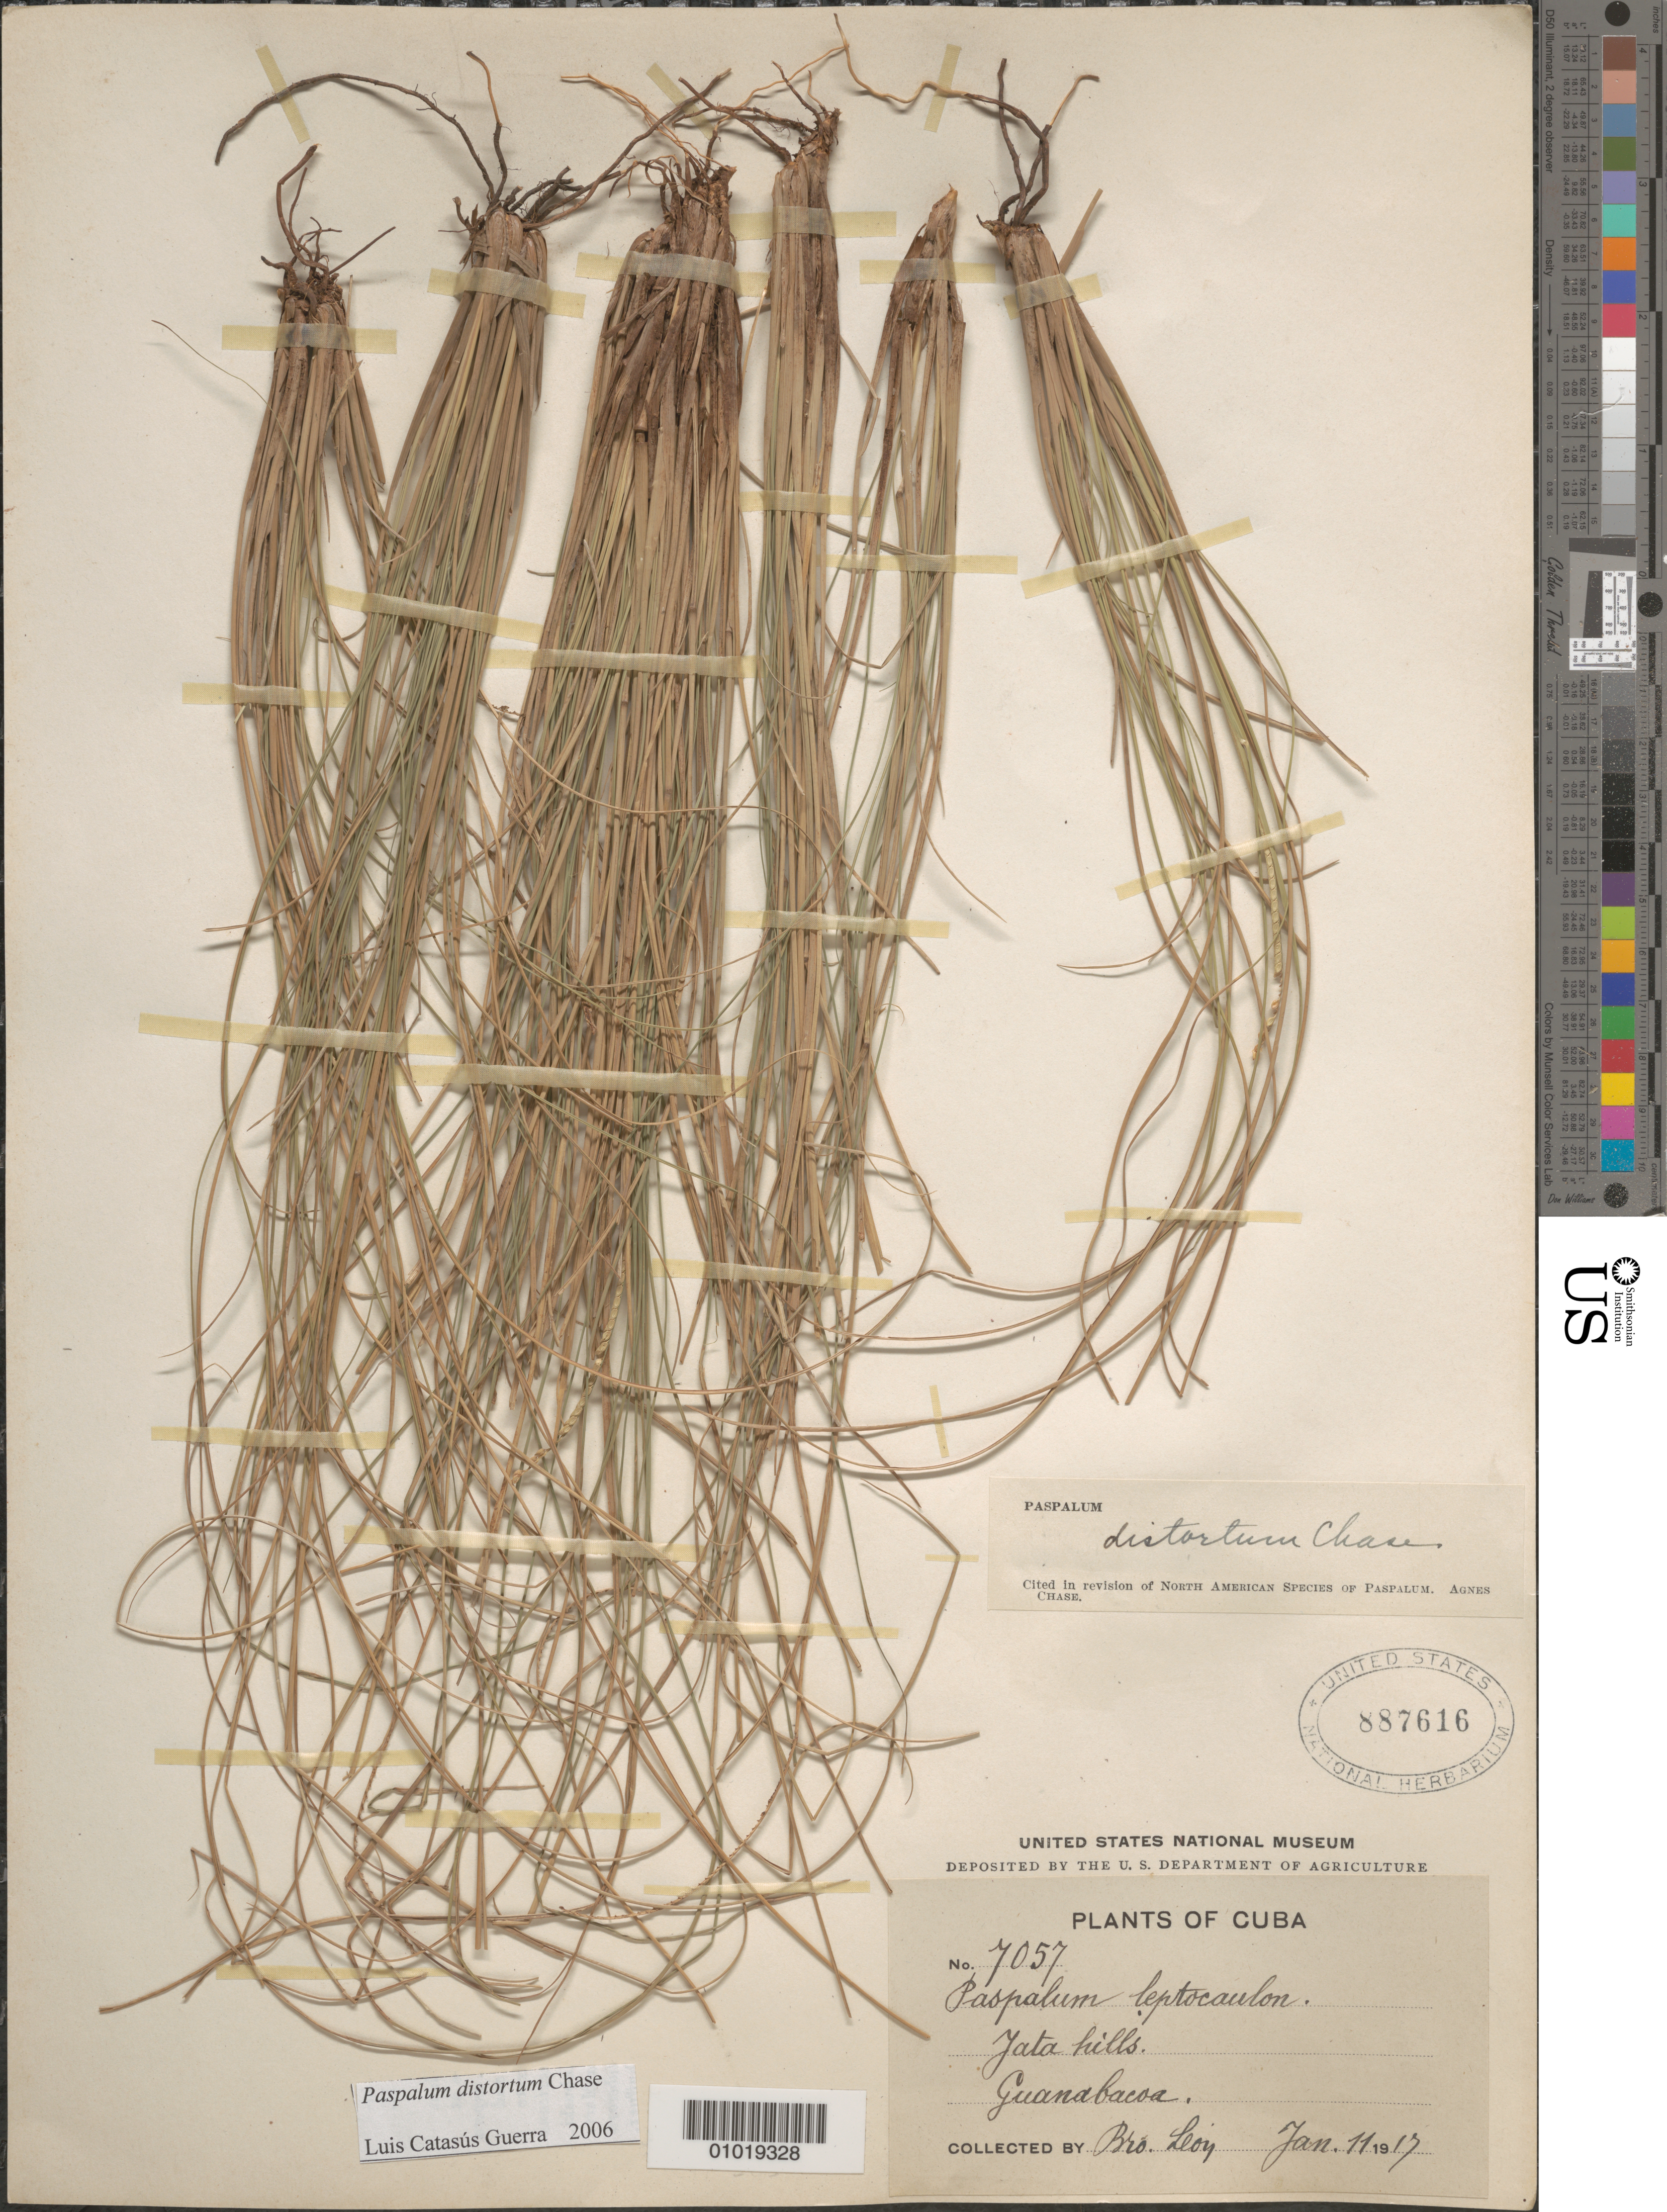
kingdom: Plantae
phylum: Tracheophyta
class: Liliopsida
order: Poales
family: Poaceae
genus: Paspalum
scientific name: Paspalum distortum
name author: Chase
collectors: Bro. León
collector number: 7057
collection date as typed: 11 Jan 1917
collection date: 1917-01-11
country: Cuba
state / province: La Habana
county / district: Municipio Guanabacoa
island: Cuba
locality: Jata hills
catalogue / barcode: US 887616